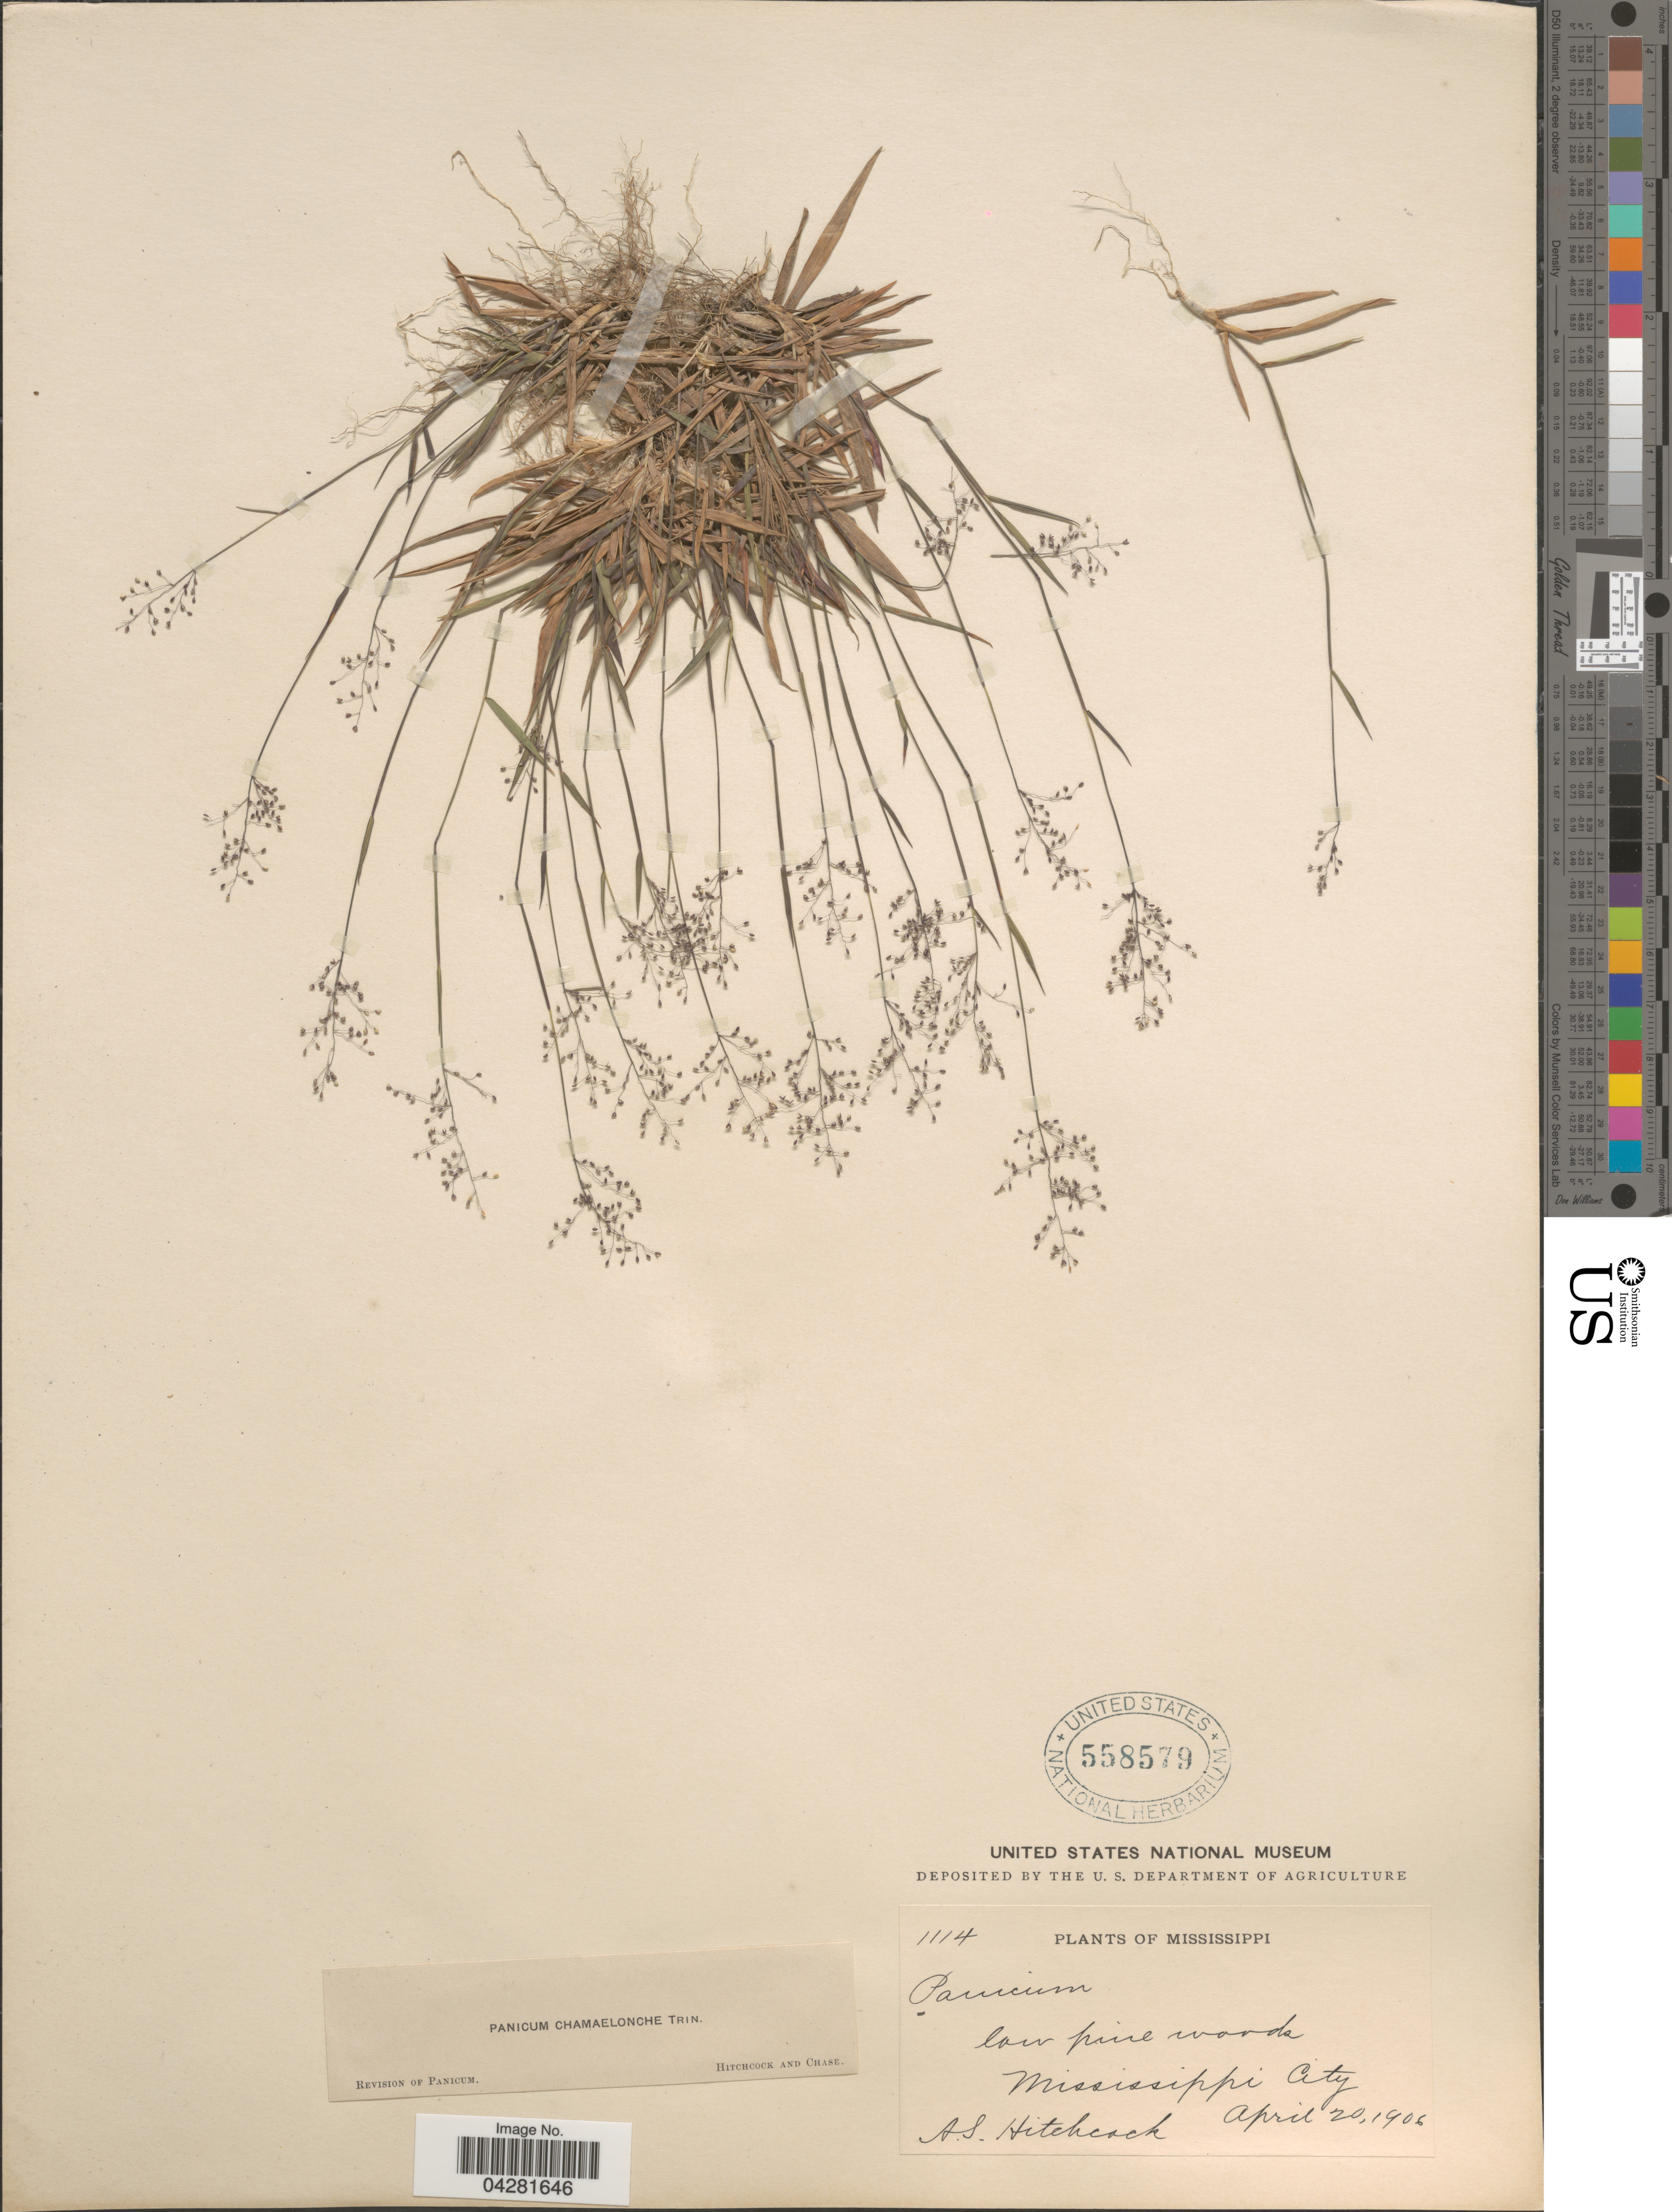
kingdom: Plantae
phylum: Tracheophyta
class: Liliopsida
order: Poales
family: Poaceae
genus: Dichanthelium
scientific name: Dichanthelium ensifolium var. ensifolium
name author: (Baldwin ex Elliot) Gould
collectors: A. S. Hitchcock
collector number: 1114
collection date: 1906-04-20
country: United States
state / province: Mississippi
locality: Mississippi City.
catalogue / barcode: US 558579